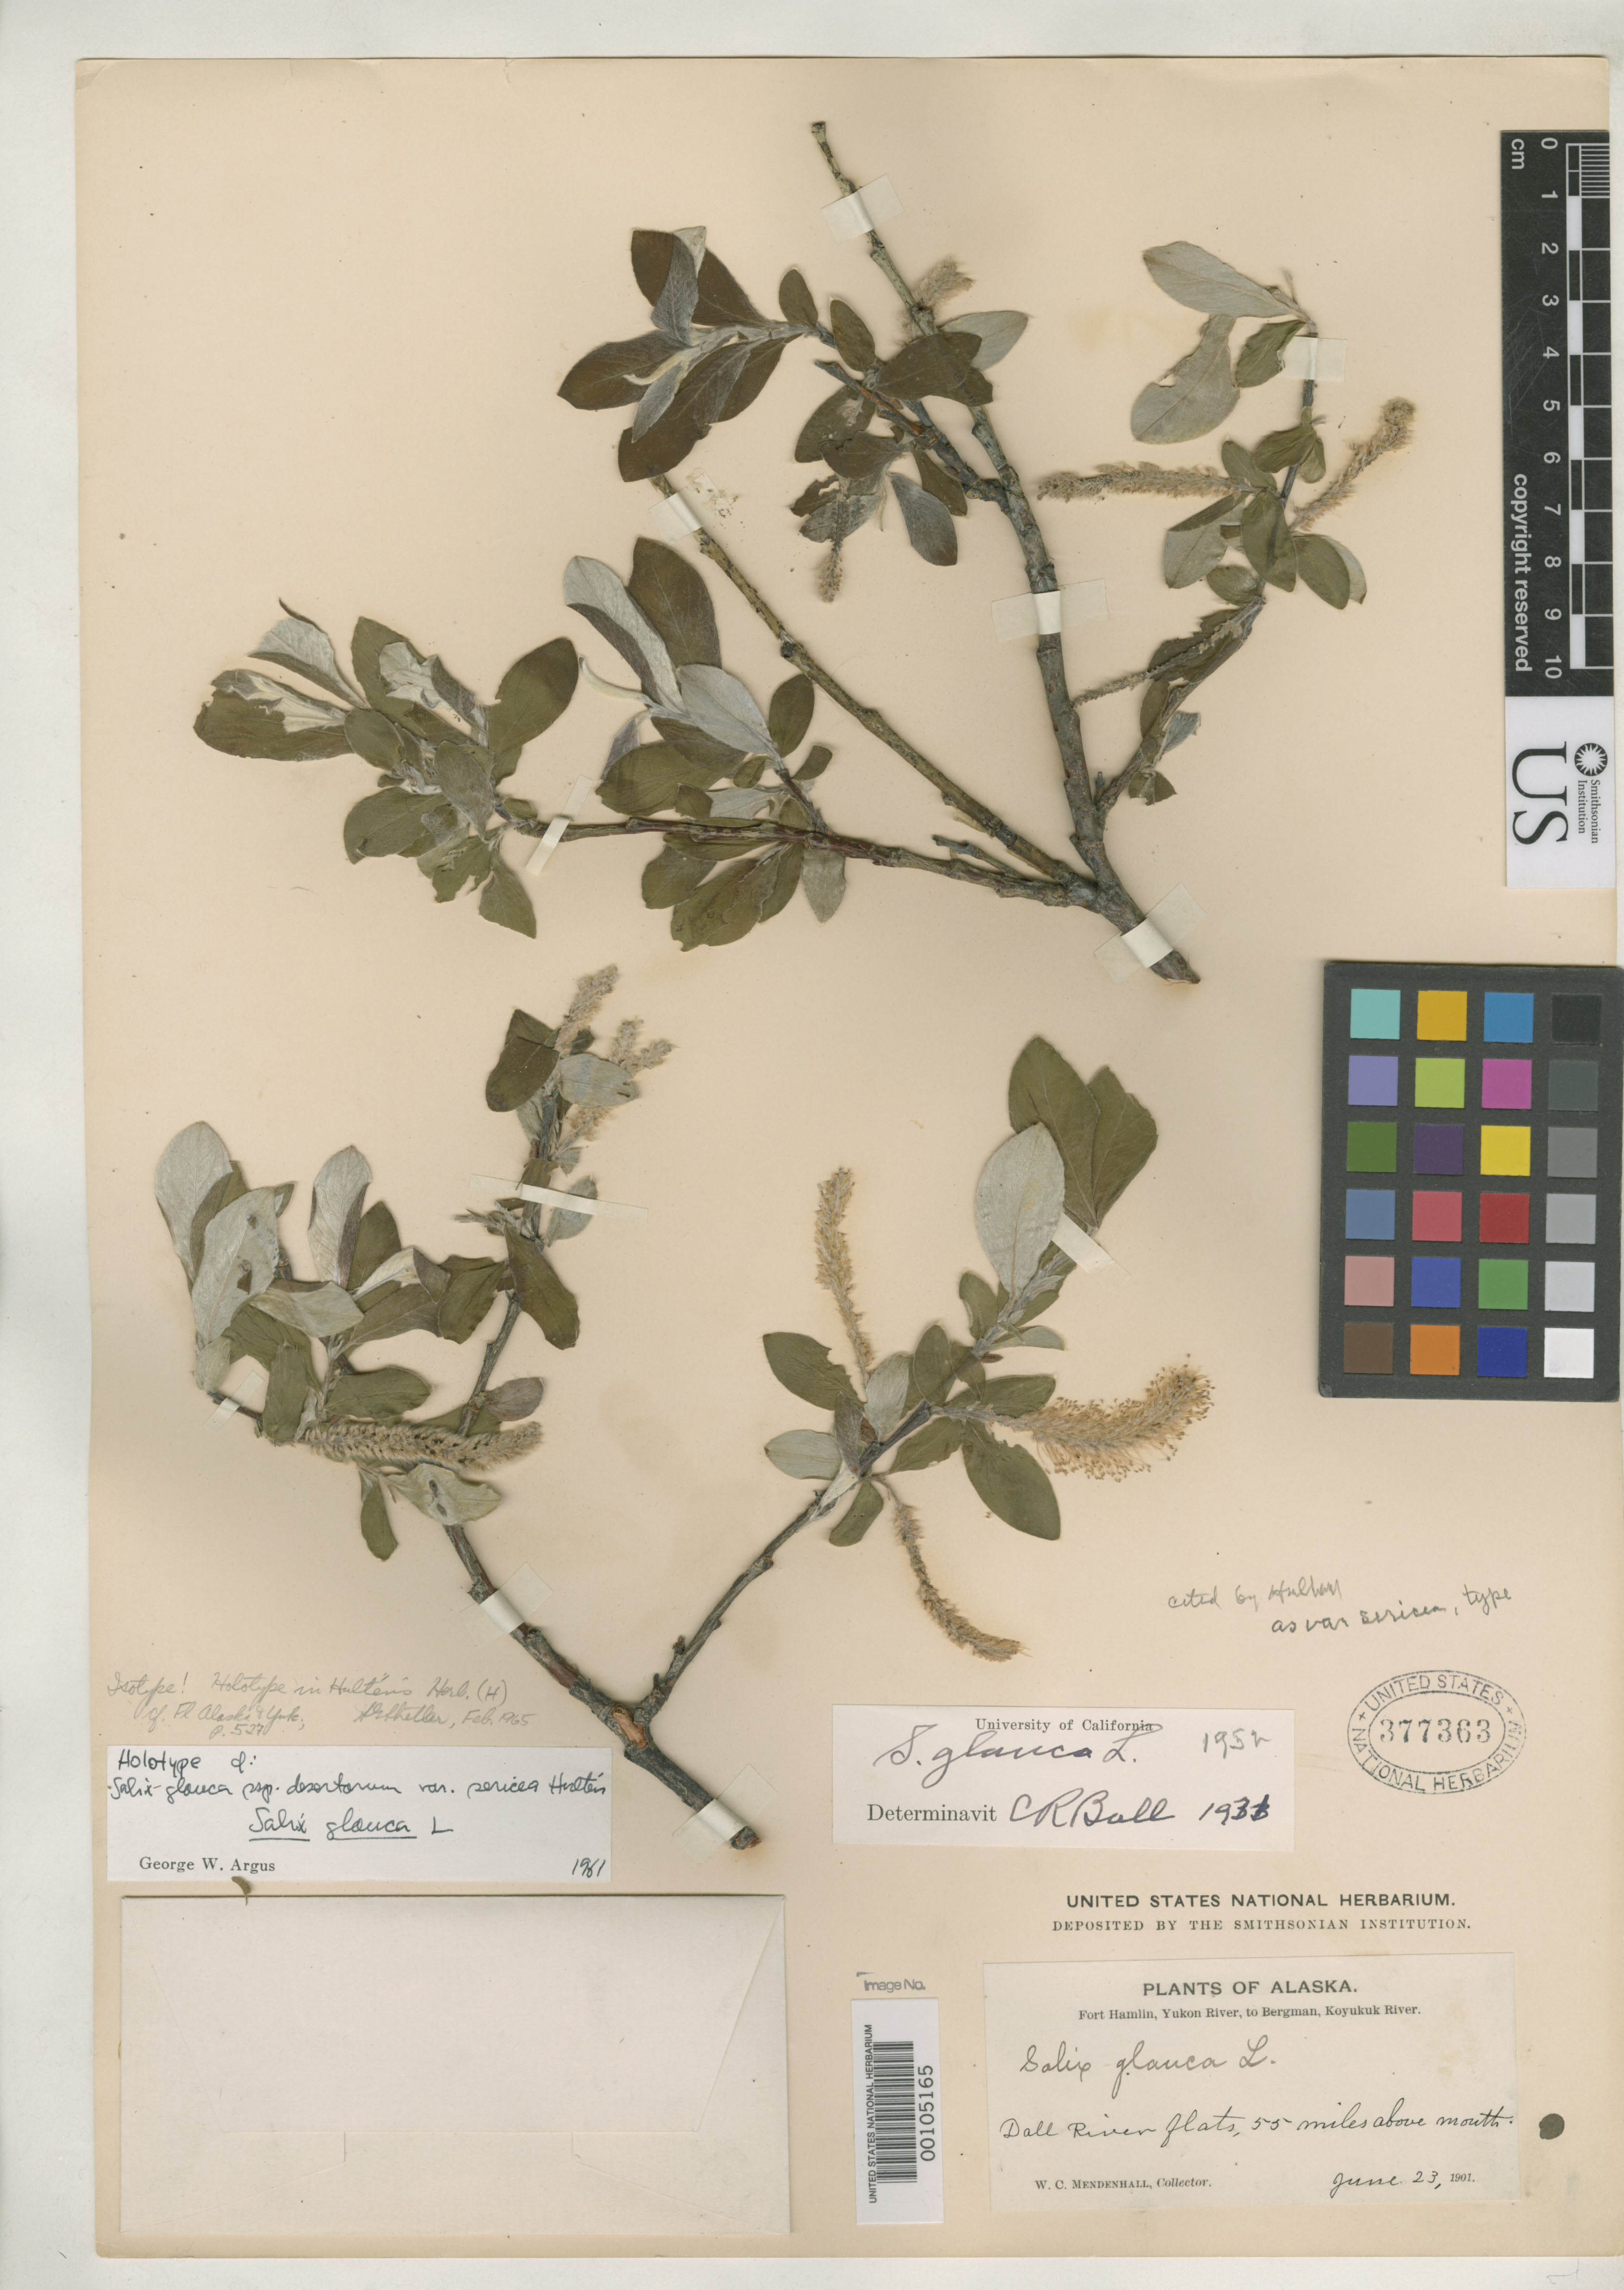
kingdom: Plantae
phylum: Tracheophyta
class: Magnoliopsida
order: Malpighiales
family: Salicaceae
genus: Salix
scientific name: Salix glauca subsp. desertorum var. sericea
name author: Hultén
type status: Holotype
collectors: W. Mendenhall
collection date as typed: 23 Jun 1901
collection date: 1901-06-23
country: United States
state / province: Alaska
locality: Fort Hamlin, to Bergman, Koyukuk River.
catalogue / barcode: US 377363